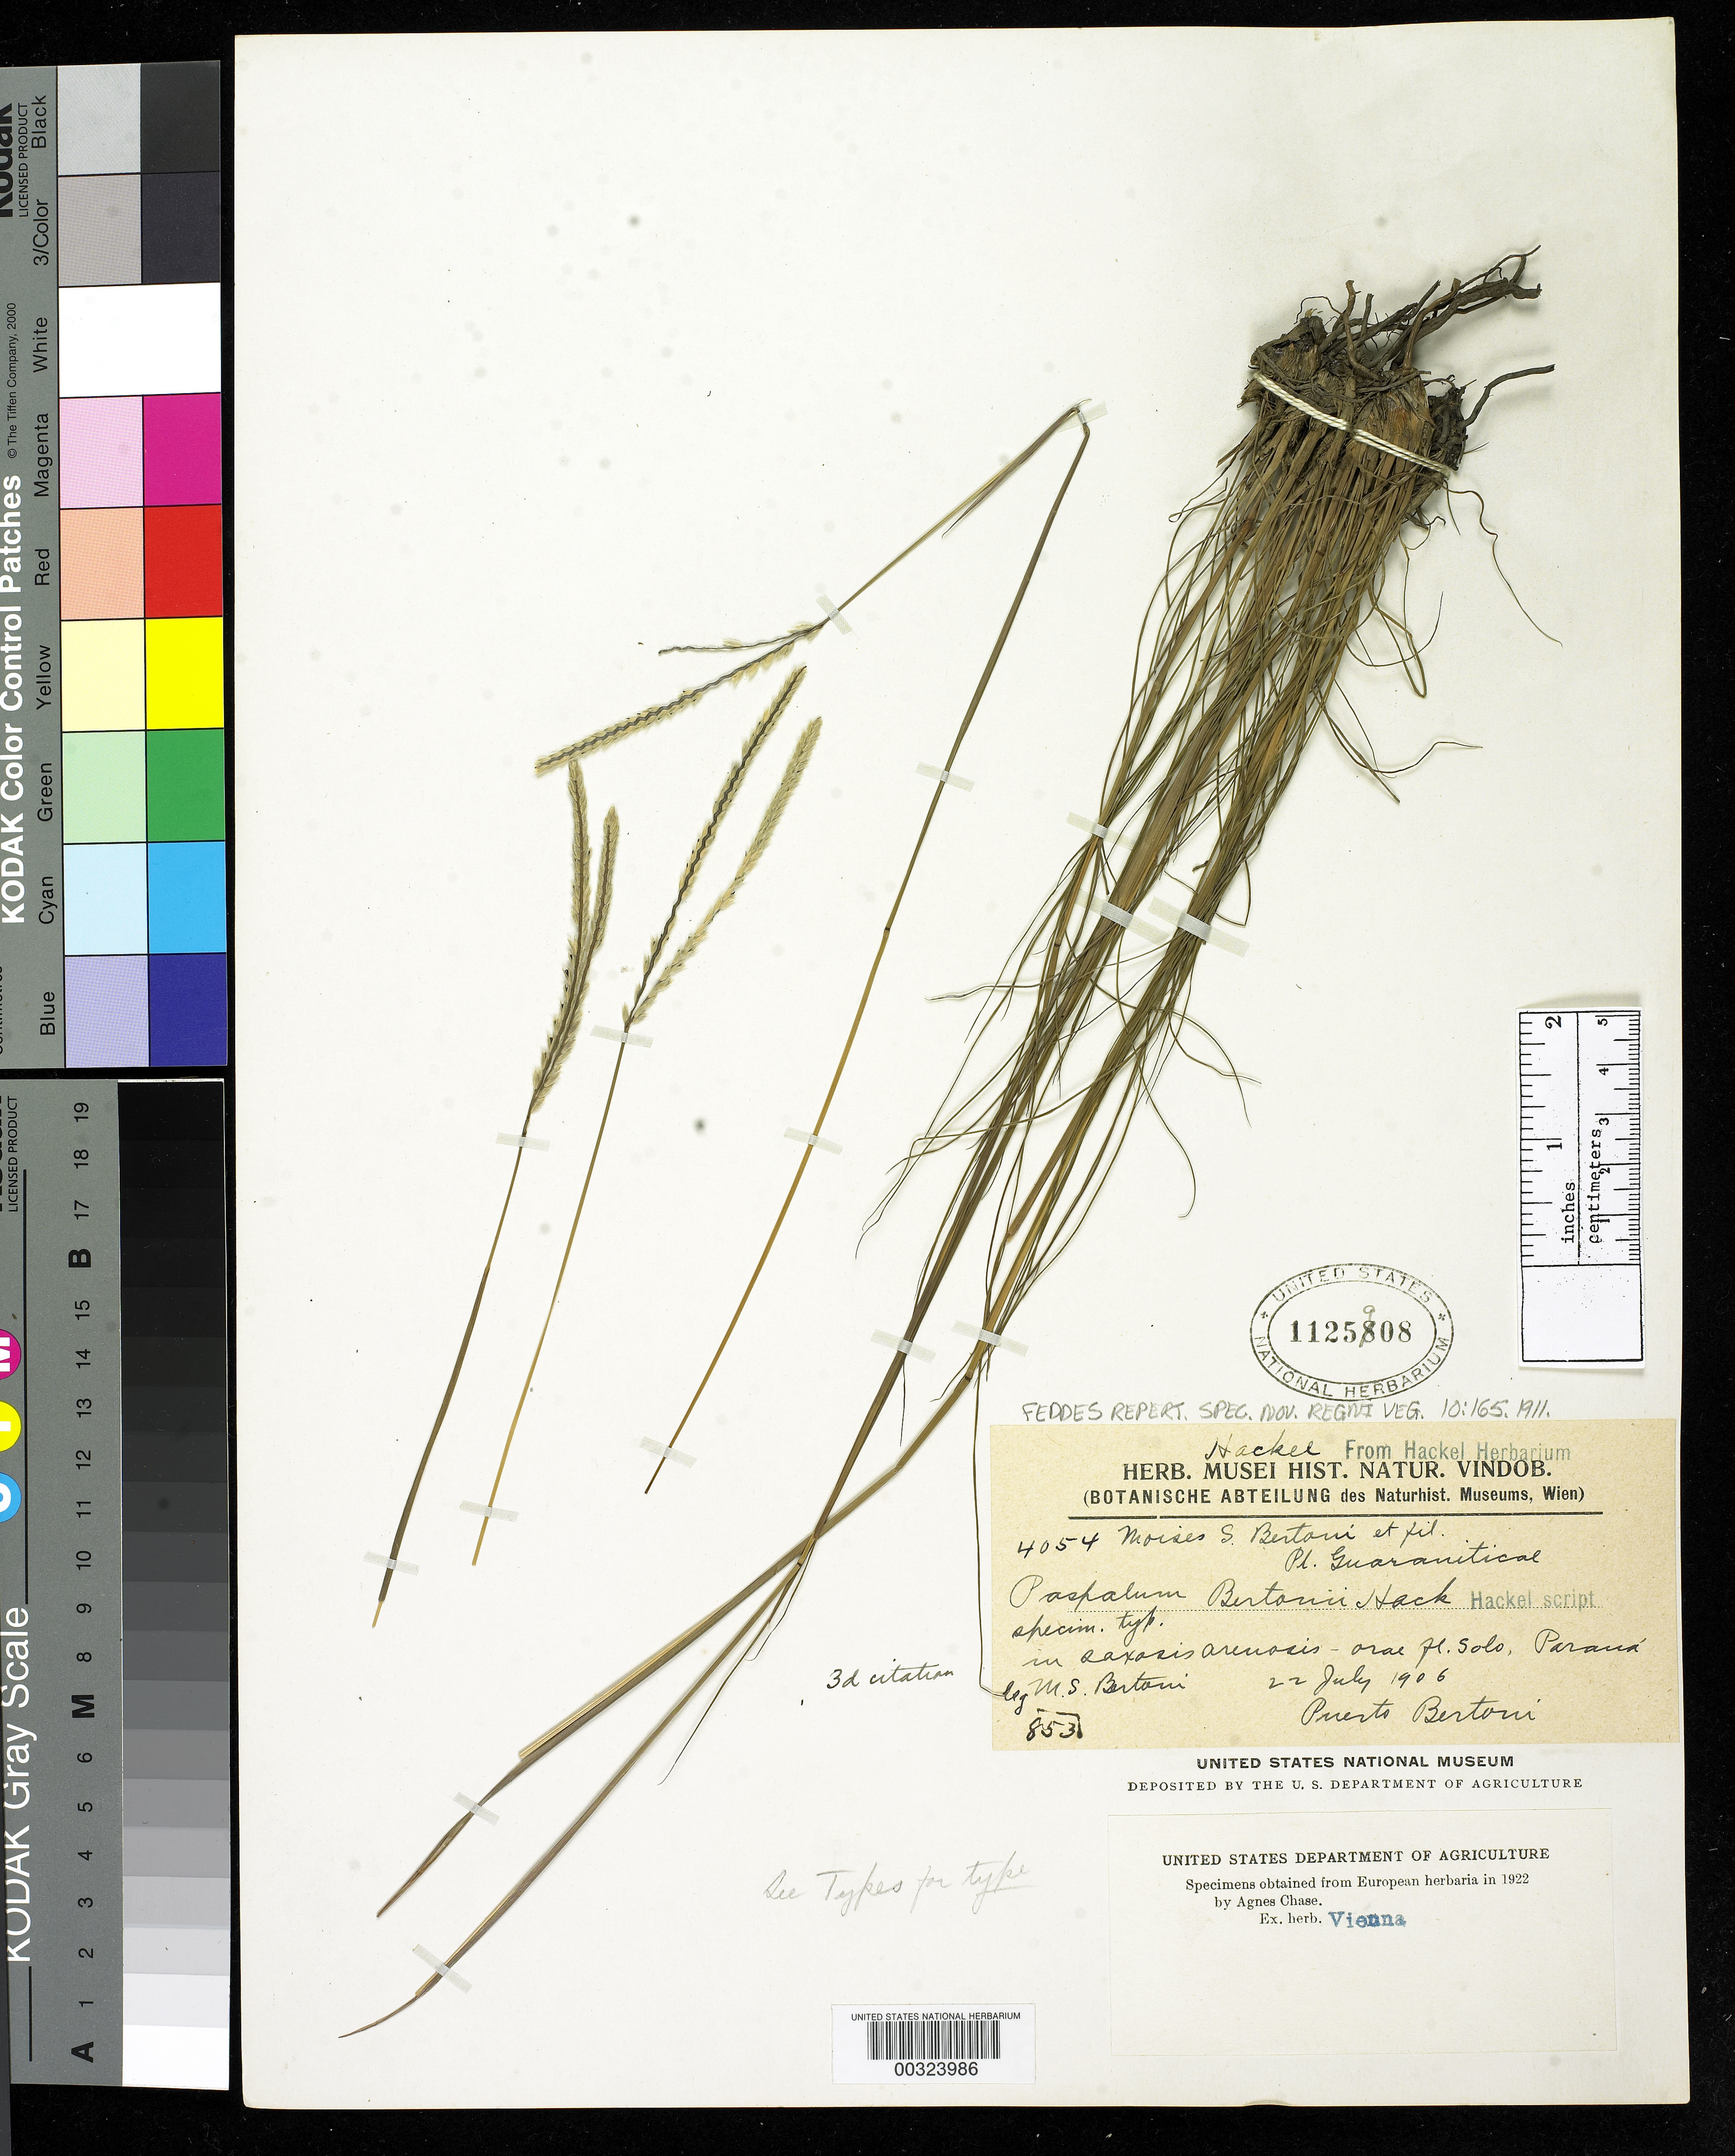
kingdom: Plantae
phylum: Tracheophyta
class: Liliopsida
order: Poales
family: Poaceae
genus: Paspalum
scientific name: Paspalum bertonii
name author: Hack.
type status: Isosyntype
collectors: M. Bertoni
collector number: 4054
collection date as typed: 22 Jul 1906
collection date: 1906-07-22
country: Paraguay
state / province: Alto Paraná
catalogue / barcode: US 1125908